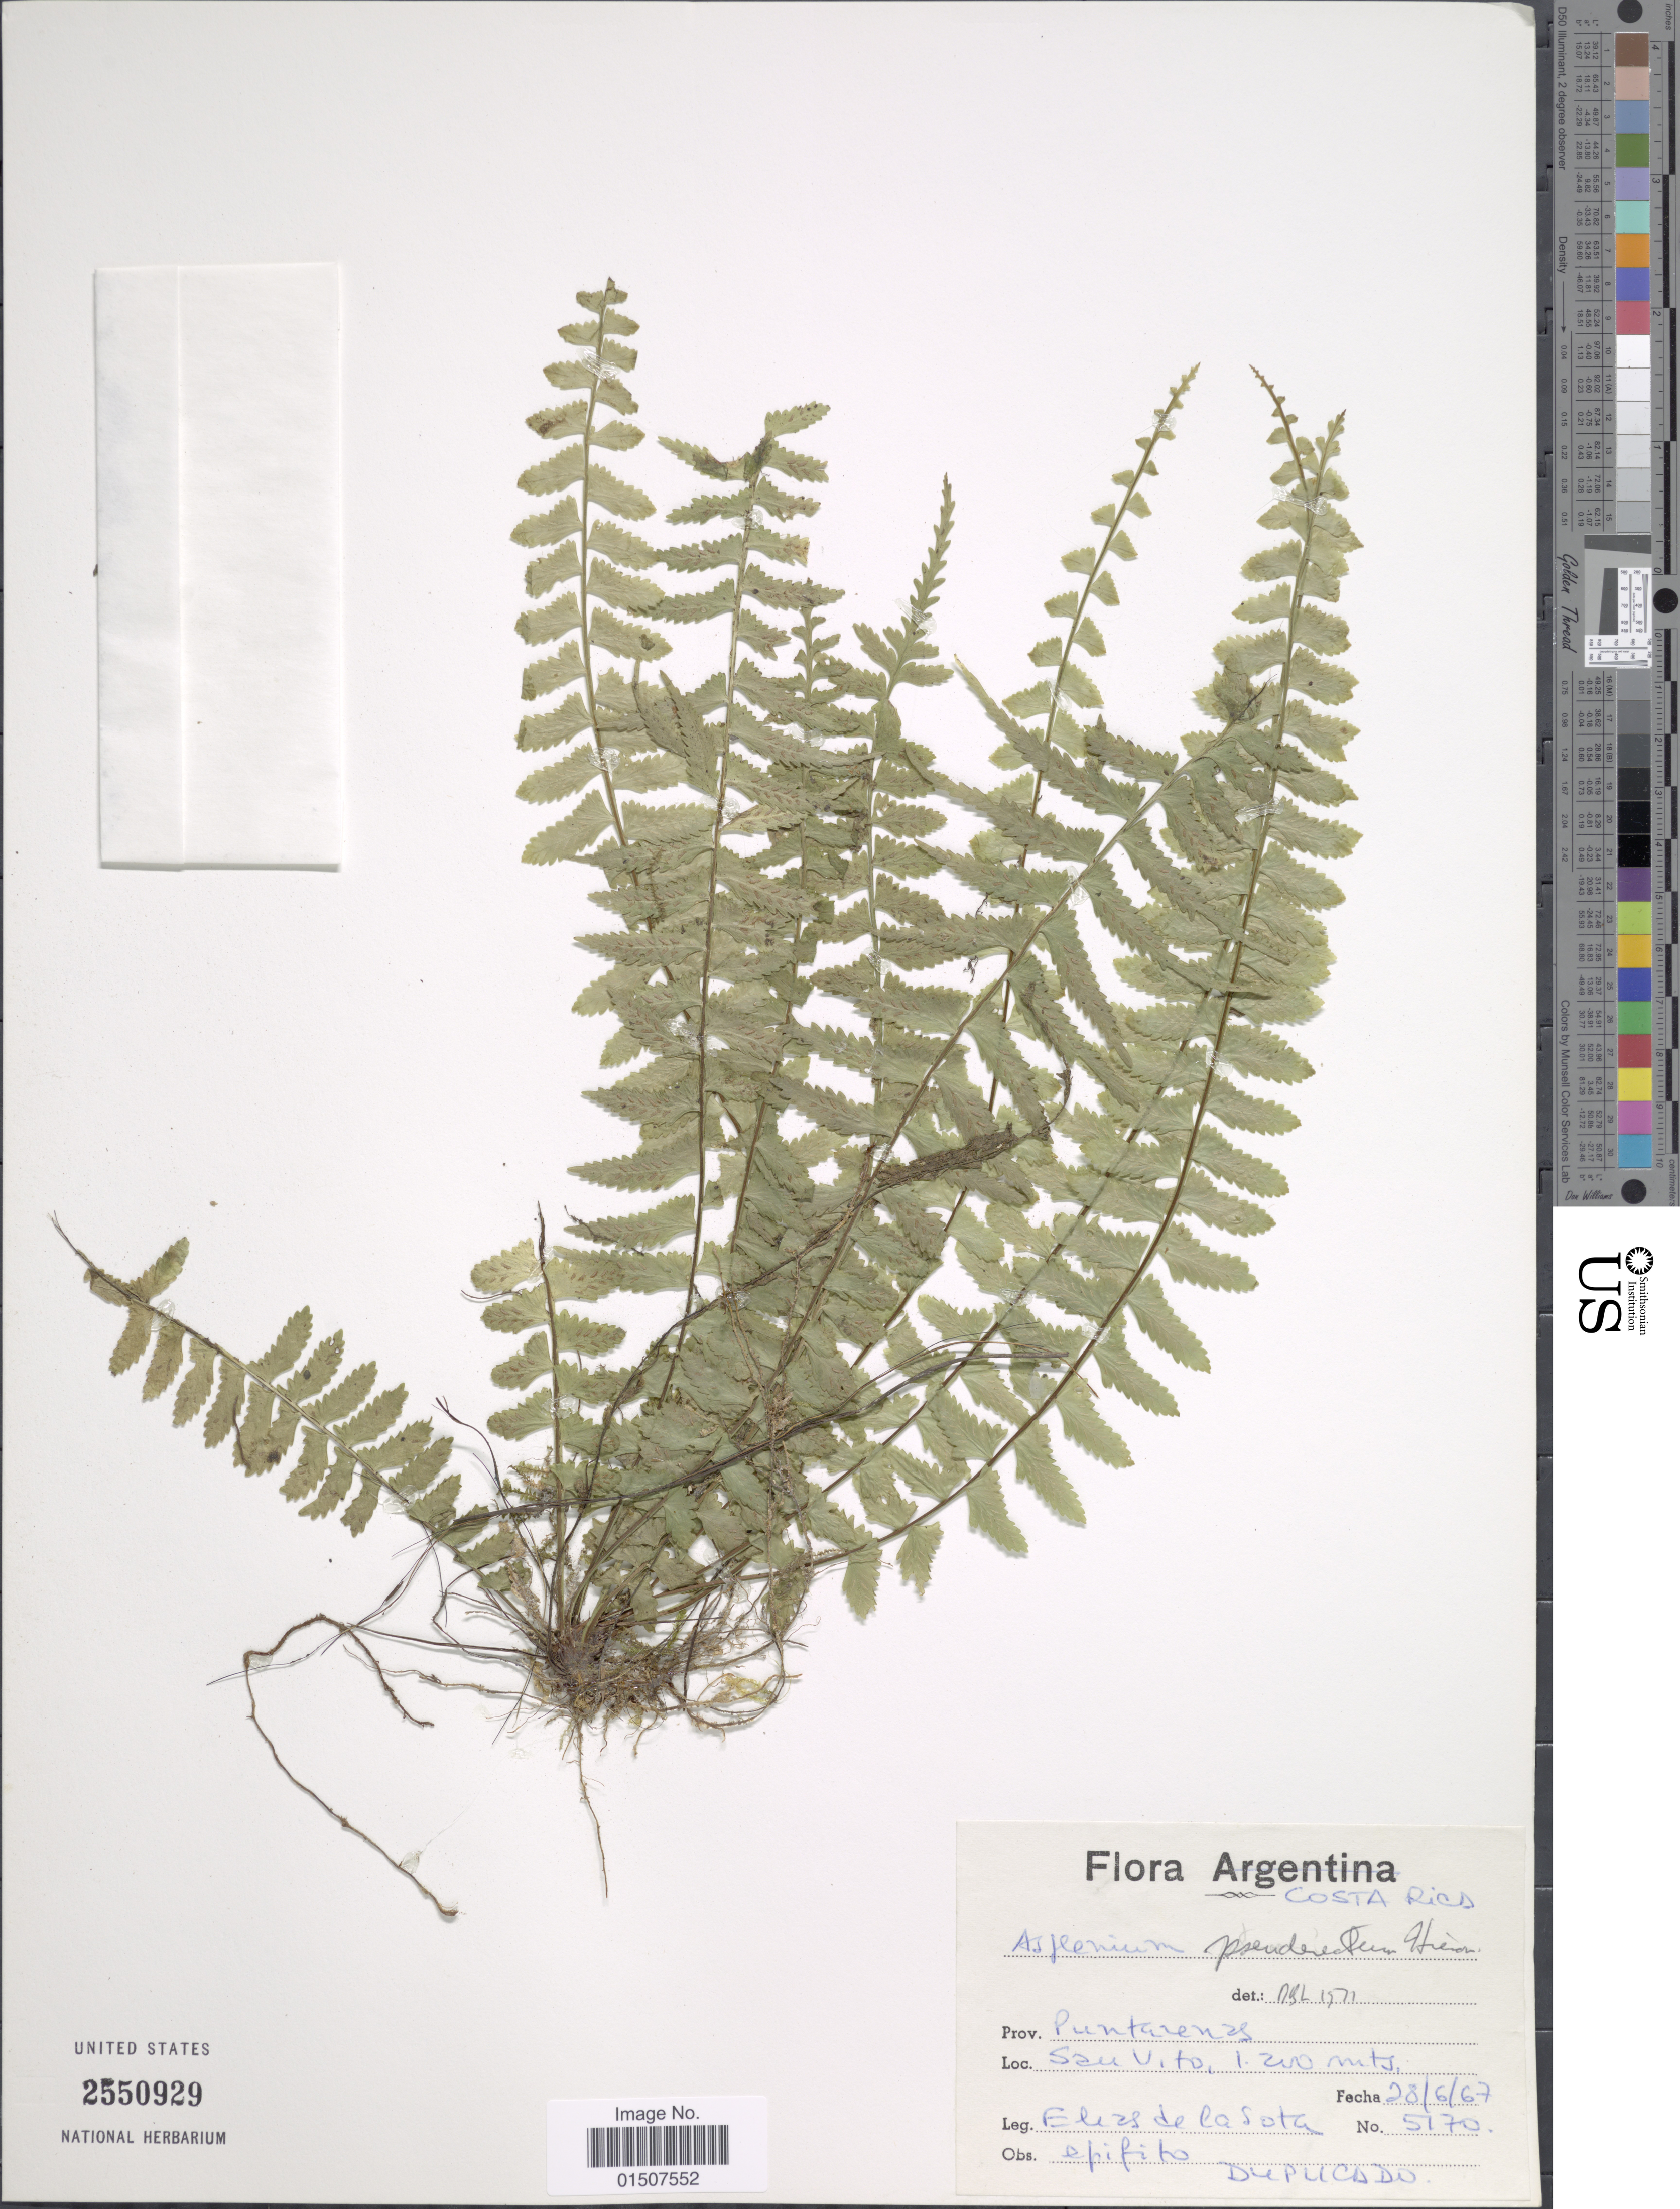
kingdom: Plantae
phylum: Tracheophyta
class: Polypodiopsida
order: Polypodiales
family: Aspleniaceae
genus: Asplenium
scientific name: Asplenium pteropus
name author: Kaulf.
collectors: E. R. de la Sota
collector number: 5170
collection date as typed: Transcribed d/m/y: 20/6/67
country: Costa Rica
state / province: Puntarenas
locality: San Vito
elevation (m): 1200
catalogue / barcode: US 2550929